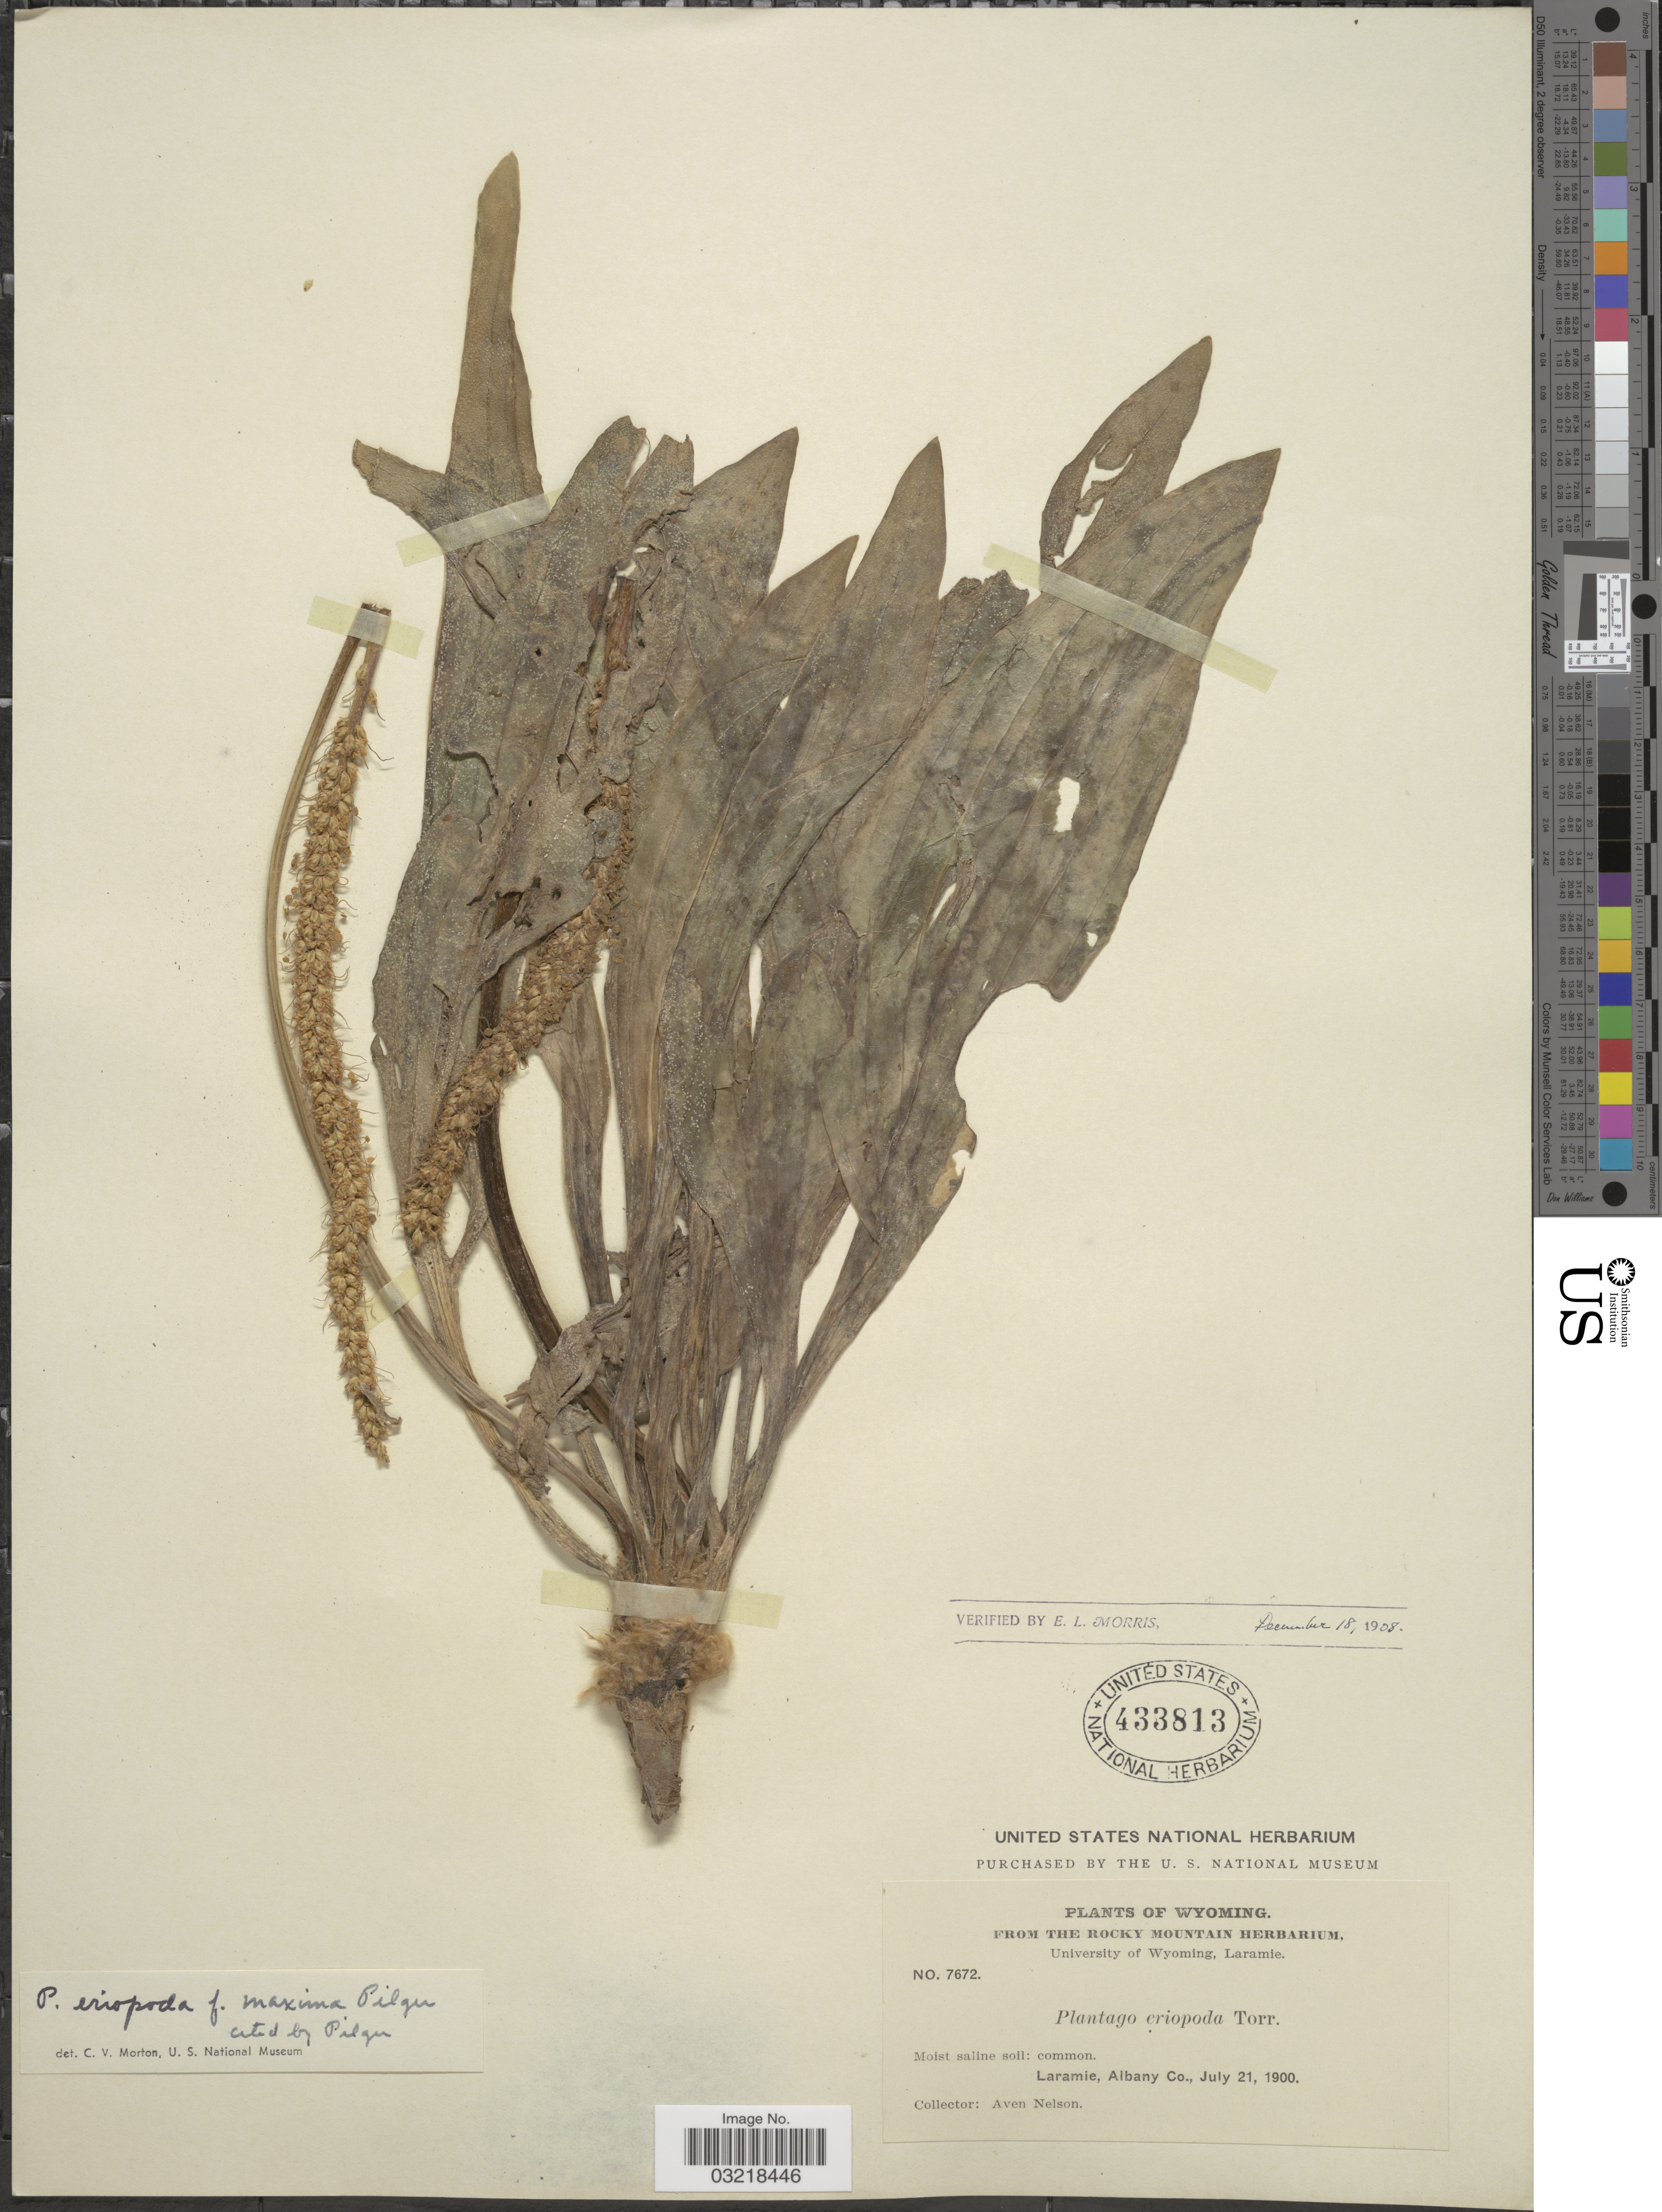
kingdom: Plantae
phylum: Tracheophyta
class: Magnoliopsida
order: Lamiales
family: Plantaginaceae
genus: Plantago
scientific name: Plantago eriopoda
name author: Torr.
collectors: A. Nelson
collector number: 7672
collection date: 1900-07-21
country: United States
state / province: Wyoming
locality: Laramie, Albany Co.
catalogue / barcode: US 433813